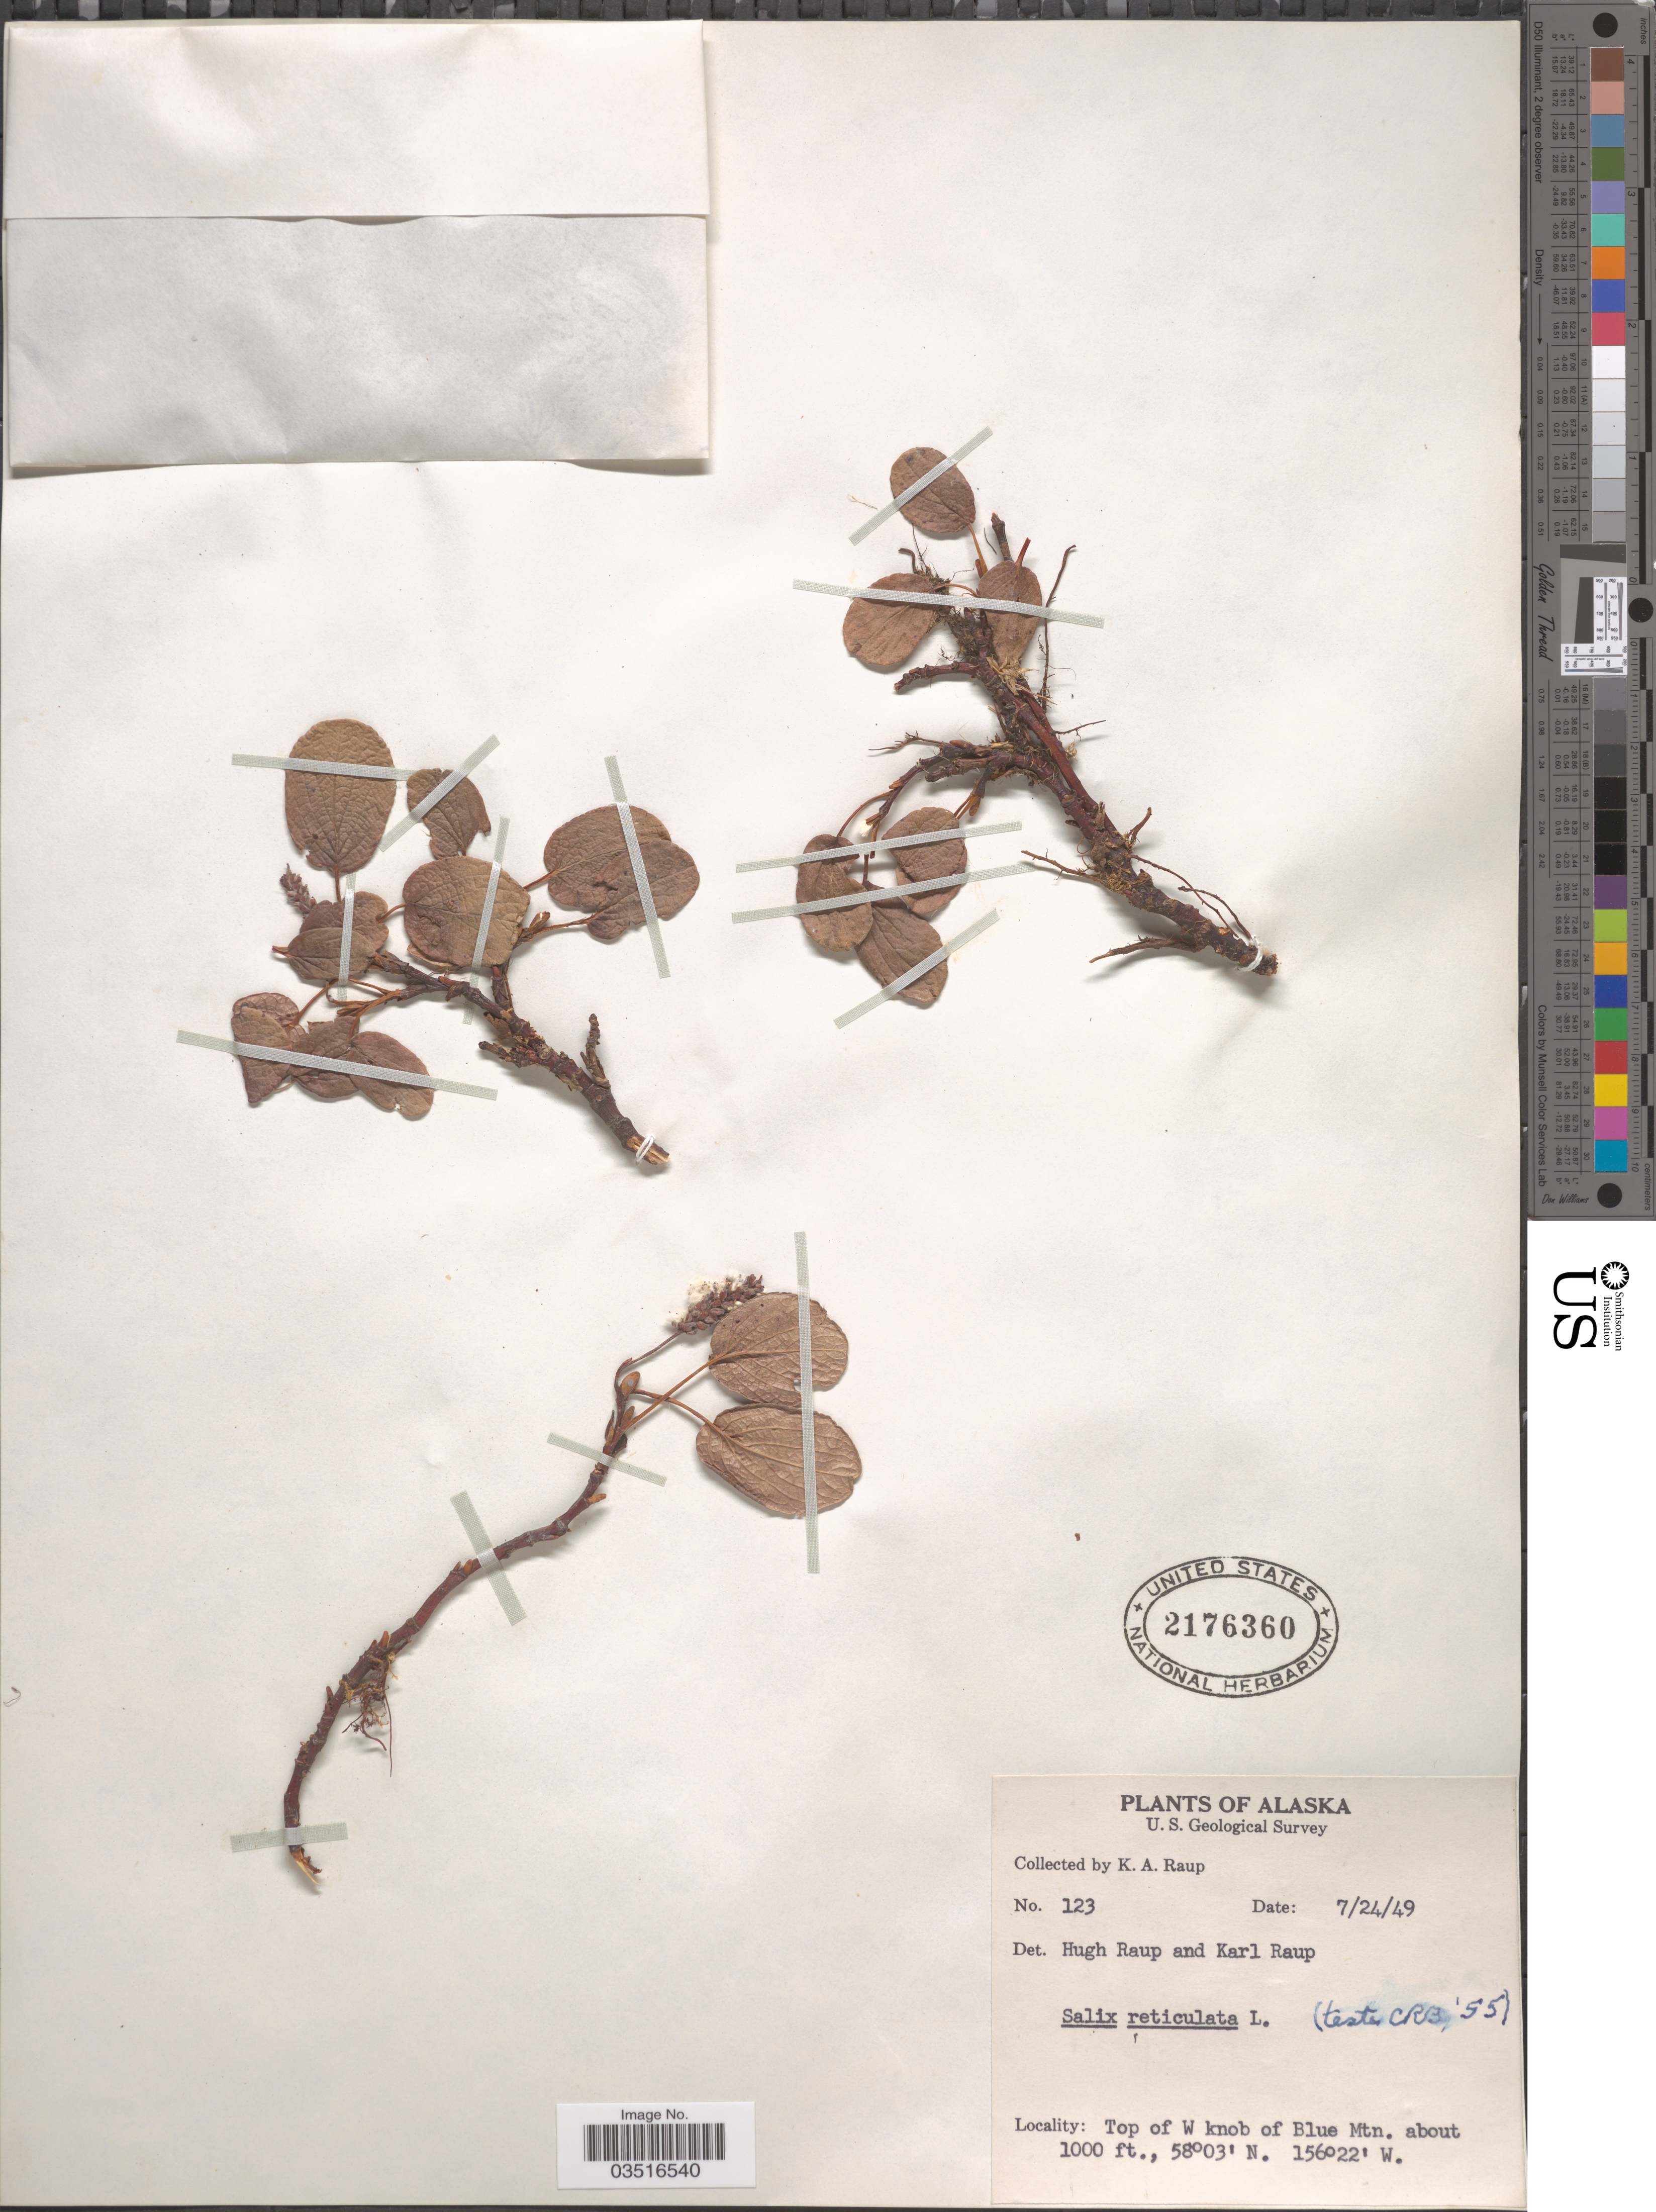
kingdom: Plantae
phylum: Tracheophyta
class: Magnoliopsida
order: Malpighiales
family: Salicaceae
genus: Salix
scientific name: Salix reticulata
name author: L.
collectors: K. Raup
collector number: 123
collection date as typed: Transcribed d/m/y: 24/7/49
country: United States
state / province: Alaska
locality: Top of W knob of Blue Mtn.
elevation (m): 305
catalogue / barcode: US 2176360